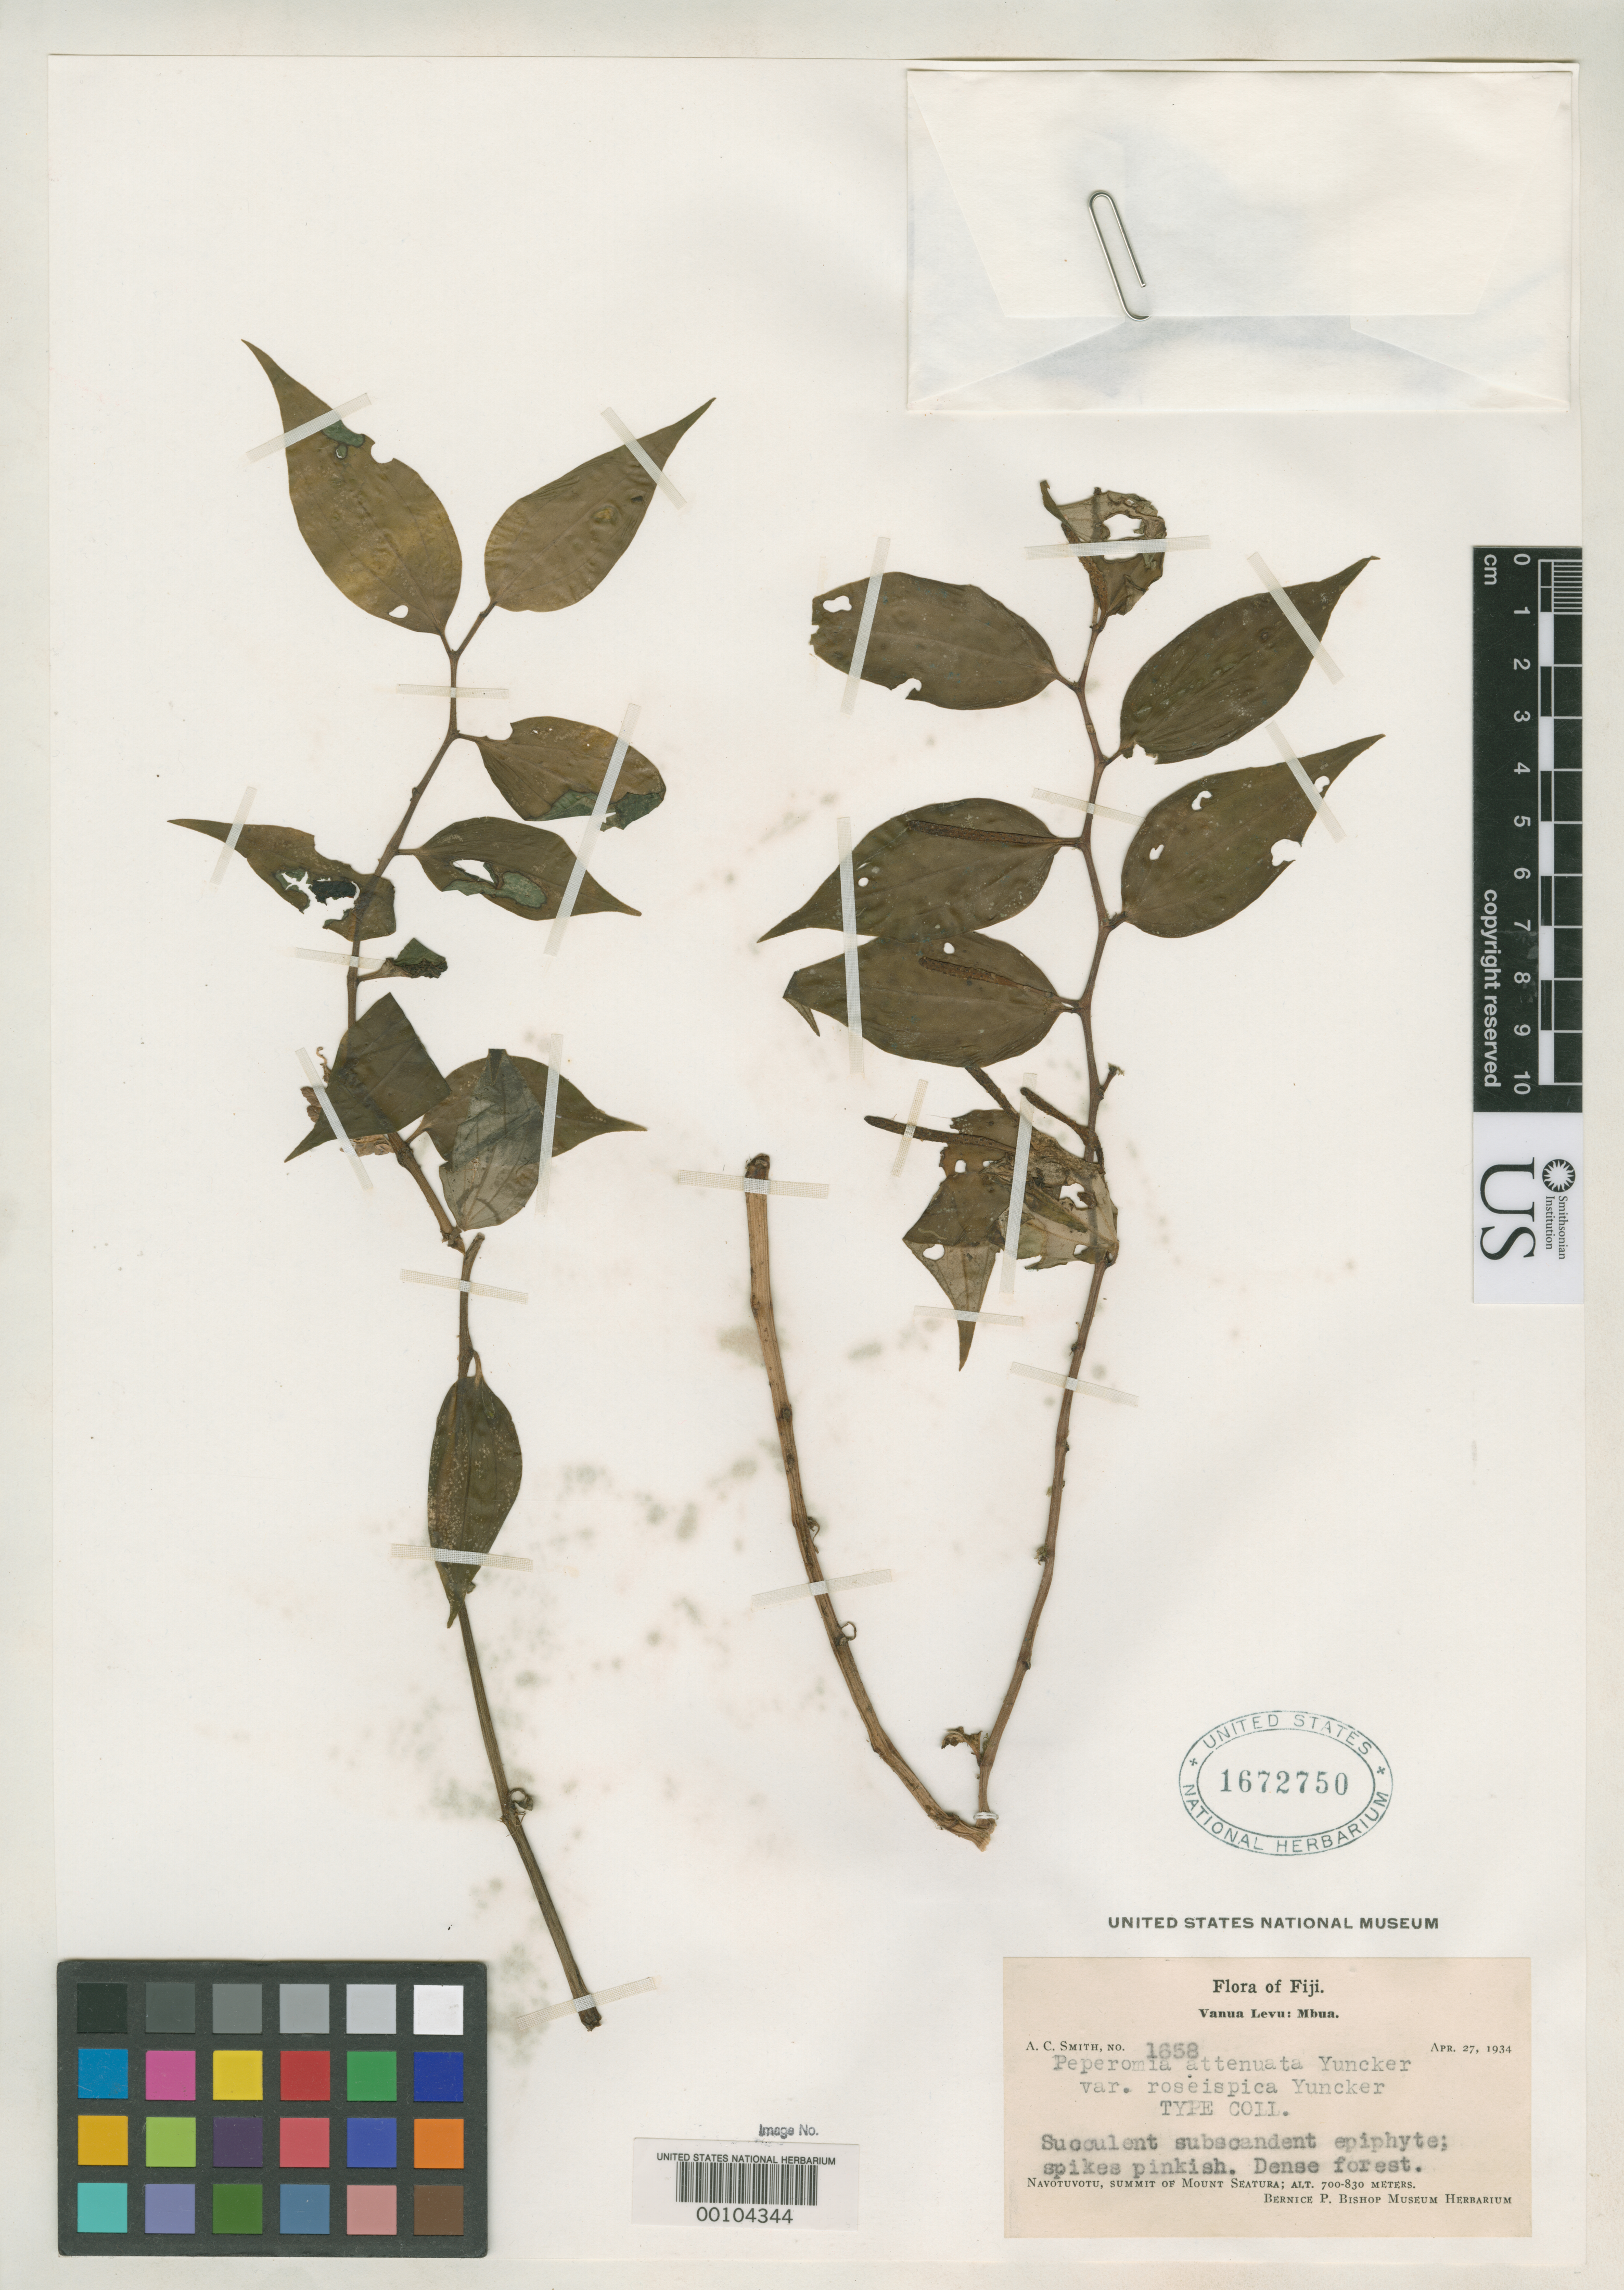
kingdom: Plantae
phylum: Tracheophyta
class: Magnoliopsida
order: Piperales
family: Piperaceae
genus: Peperomia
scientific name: Peperomia attenuata var. roseispica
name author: Yunck.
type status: Isotype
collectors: A. C. Smith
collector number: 1658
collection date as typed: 27 Apr 1934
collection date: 1934-04-27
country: Fiji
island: Vanua Levu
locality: Mbua. Navotuvotu, summit of Mt. Seatura. [Vanua Levu Group]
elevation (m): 700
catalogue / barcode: US 1672750